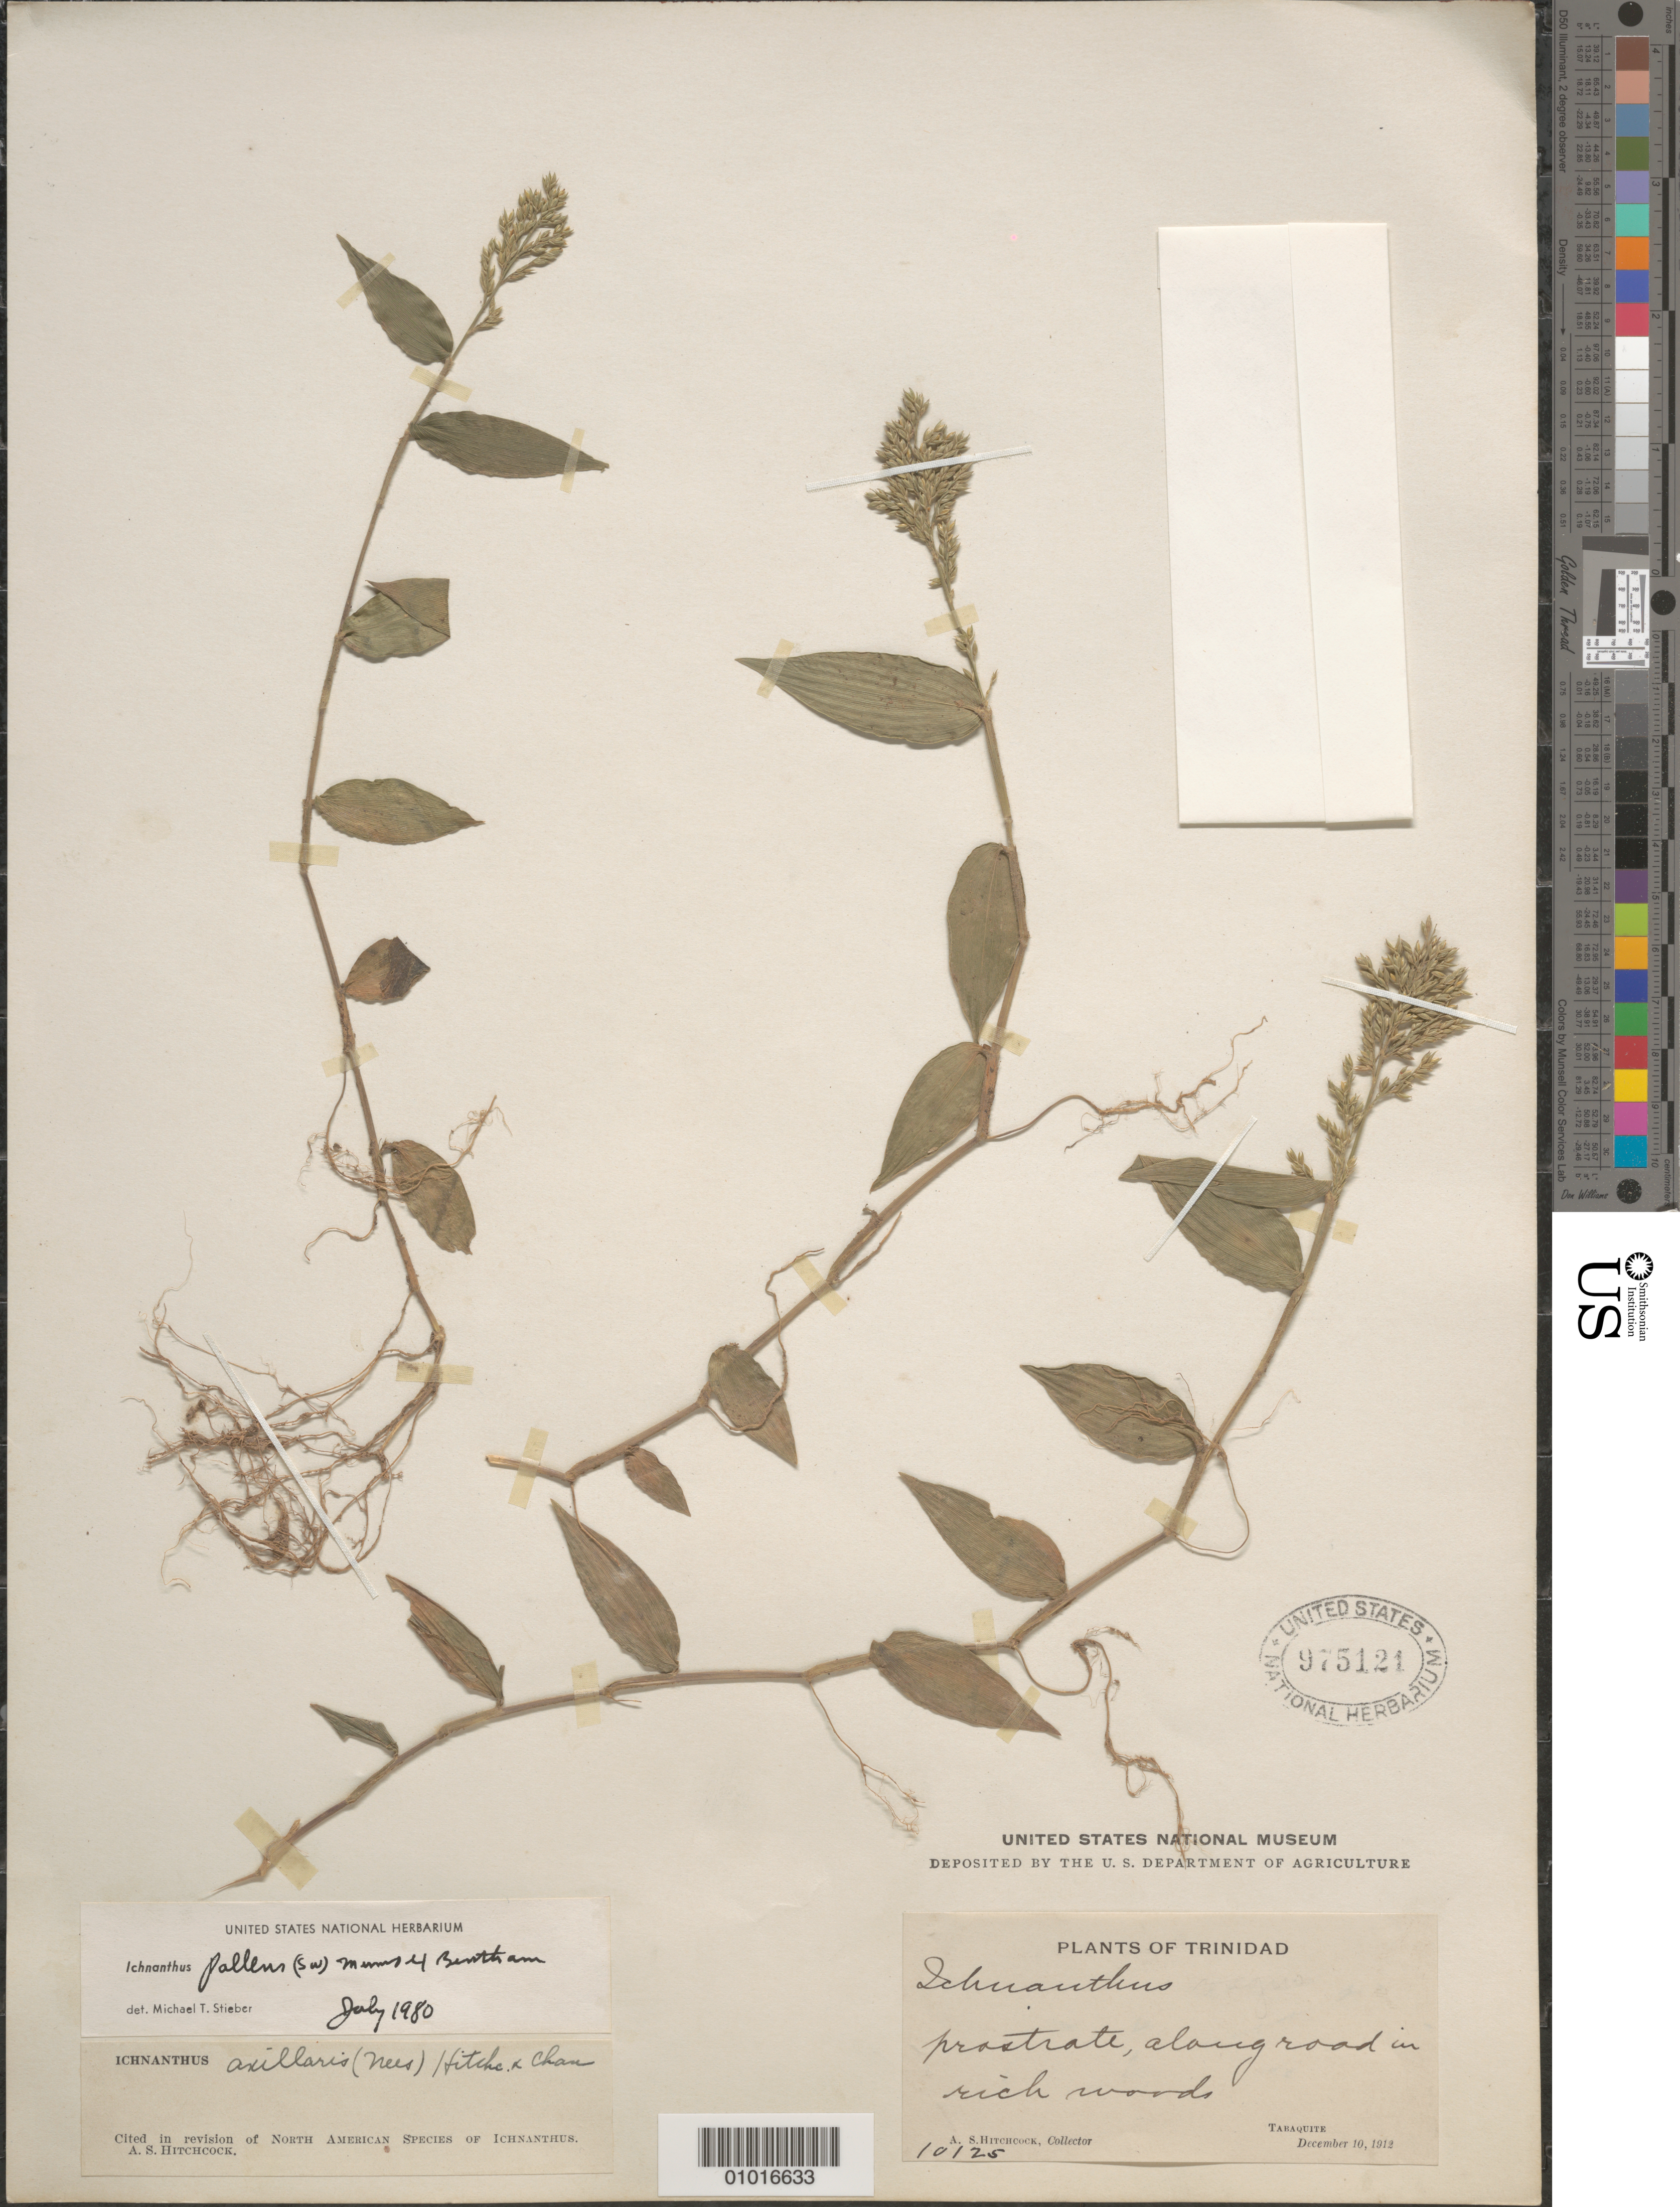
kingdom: Plantae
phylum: Tracheophyta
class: Liliopsida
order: Poales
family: Poaceae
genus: Ichnanthus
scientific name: Ichnanthus pallens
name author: (Sw.) Munro ex Benth.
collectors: A. S. Hitchcock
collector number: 10125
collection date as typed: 10 Dec 1912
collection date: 1912-12-10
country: Trinidad and Tobago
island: Trinidad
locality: Tabaquite, Prostrate, along road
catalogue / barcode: US 975121